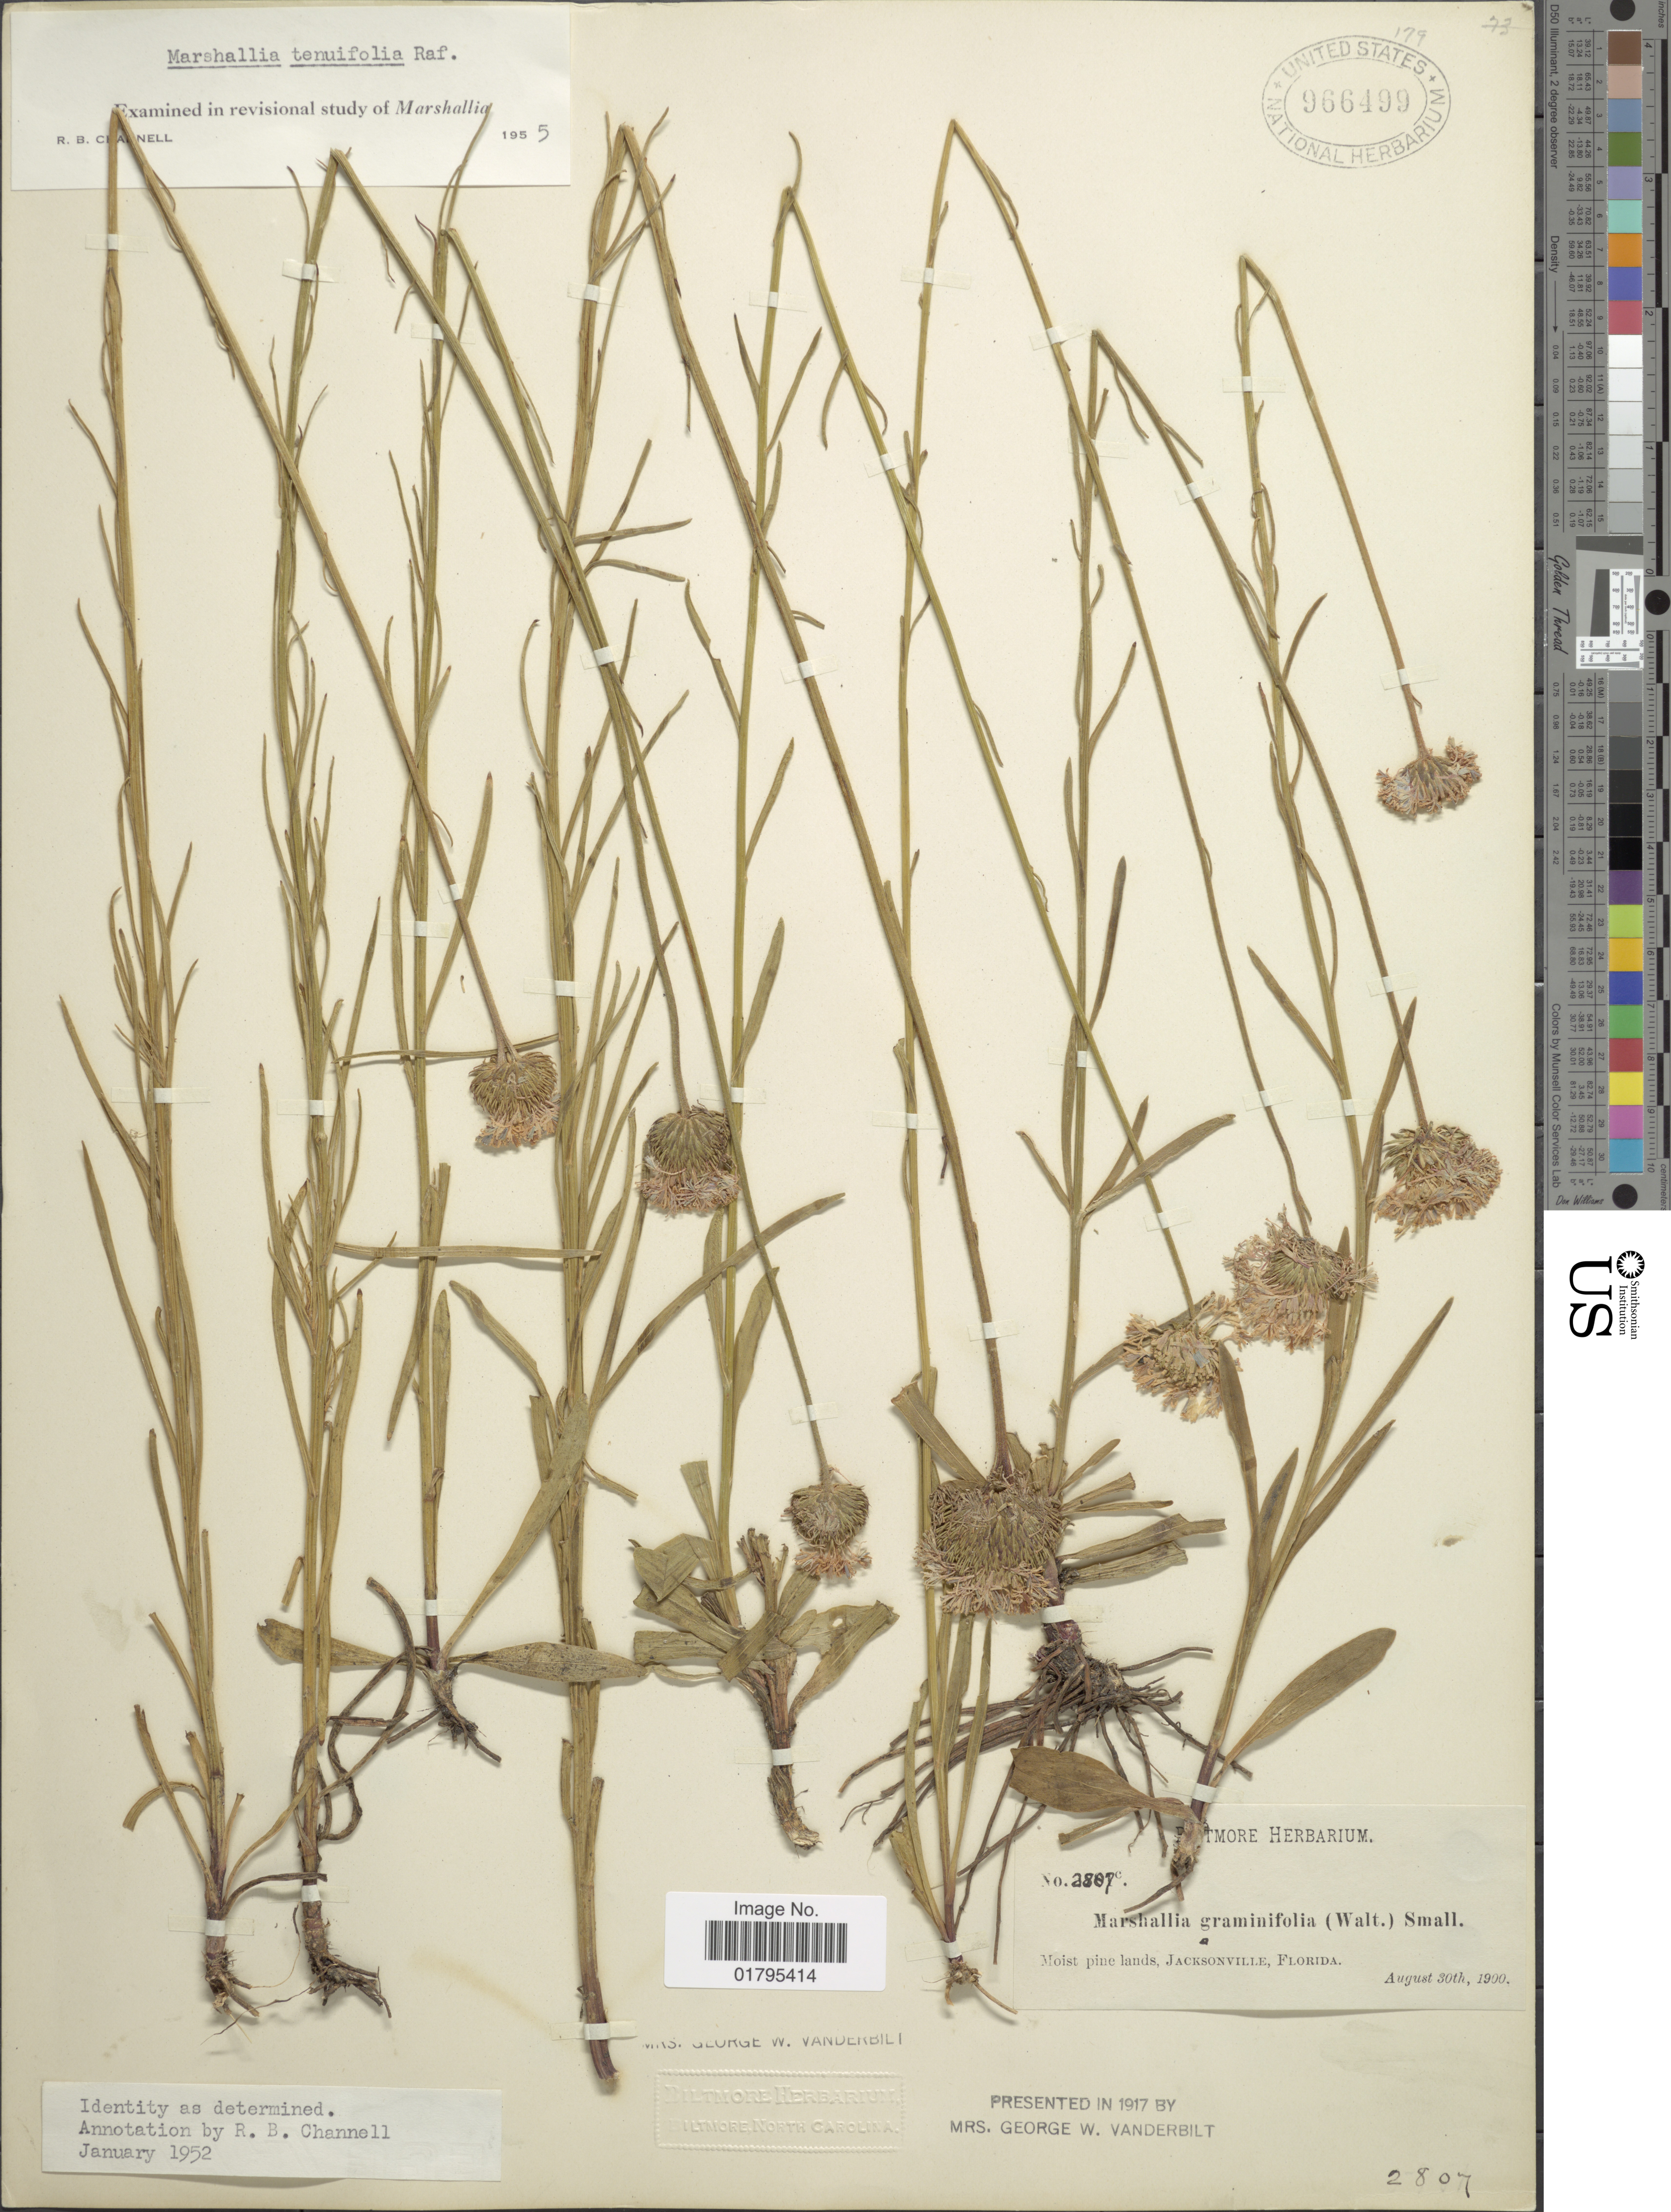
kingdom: Plantae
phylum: Tracheophyta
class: Magnoliopsida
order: Asterales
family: Asteraceae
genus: Marshallia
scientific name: Marshallia tenuifolia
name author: Raf.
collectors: ex herb. Biltmore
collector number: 2807c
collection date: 1900-08-30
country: United States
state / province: Florida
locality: Moist pine lands, Jacksonville, Florida.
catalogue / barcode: US 966499